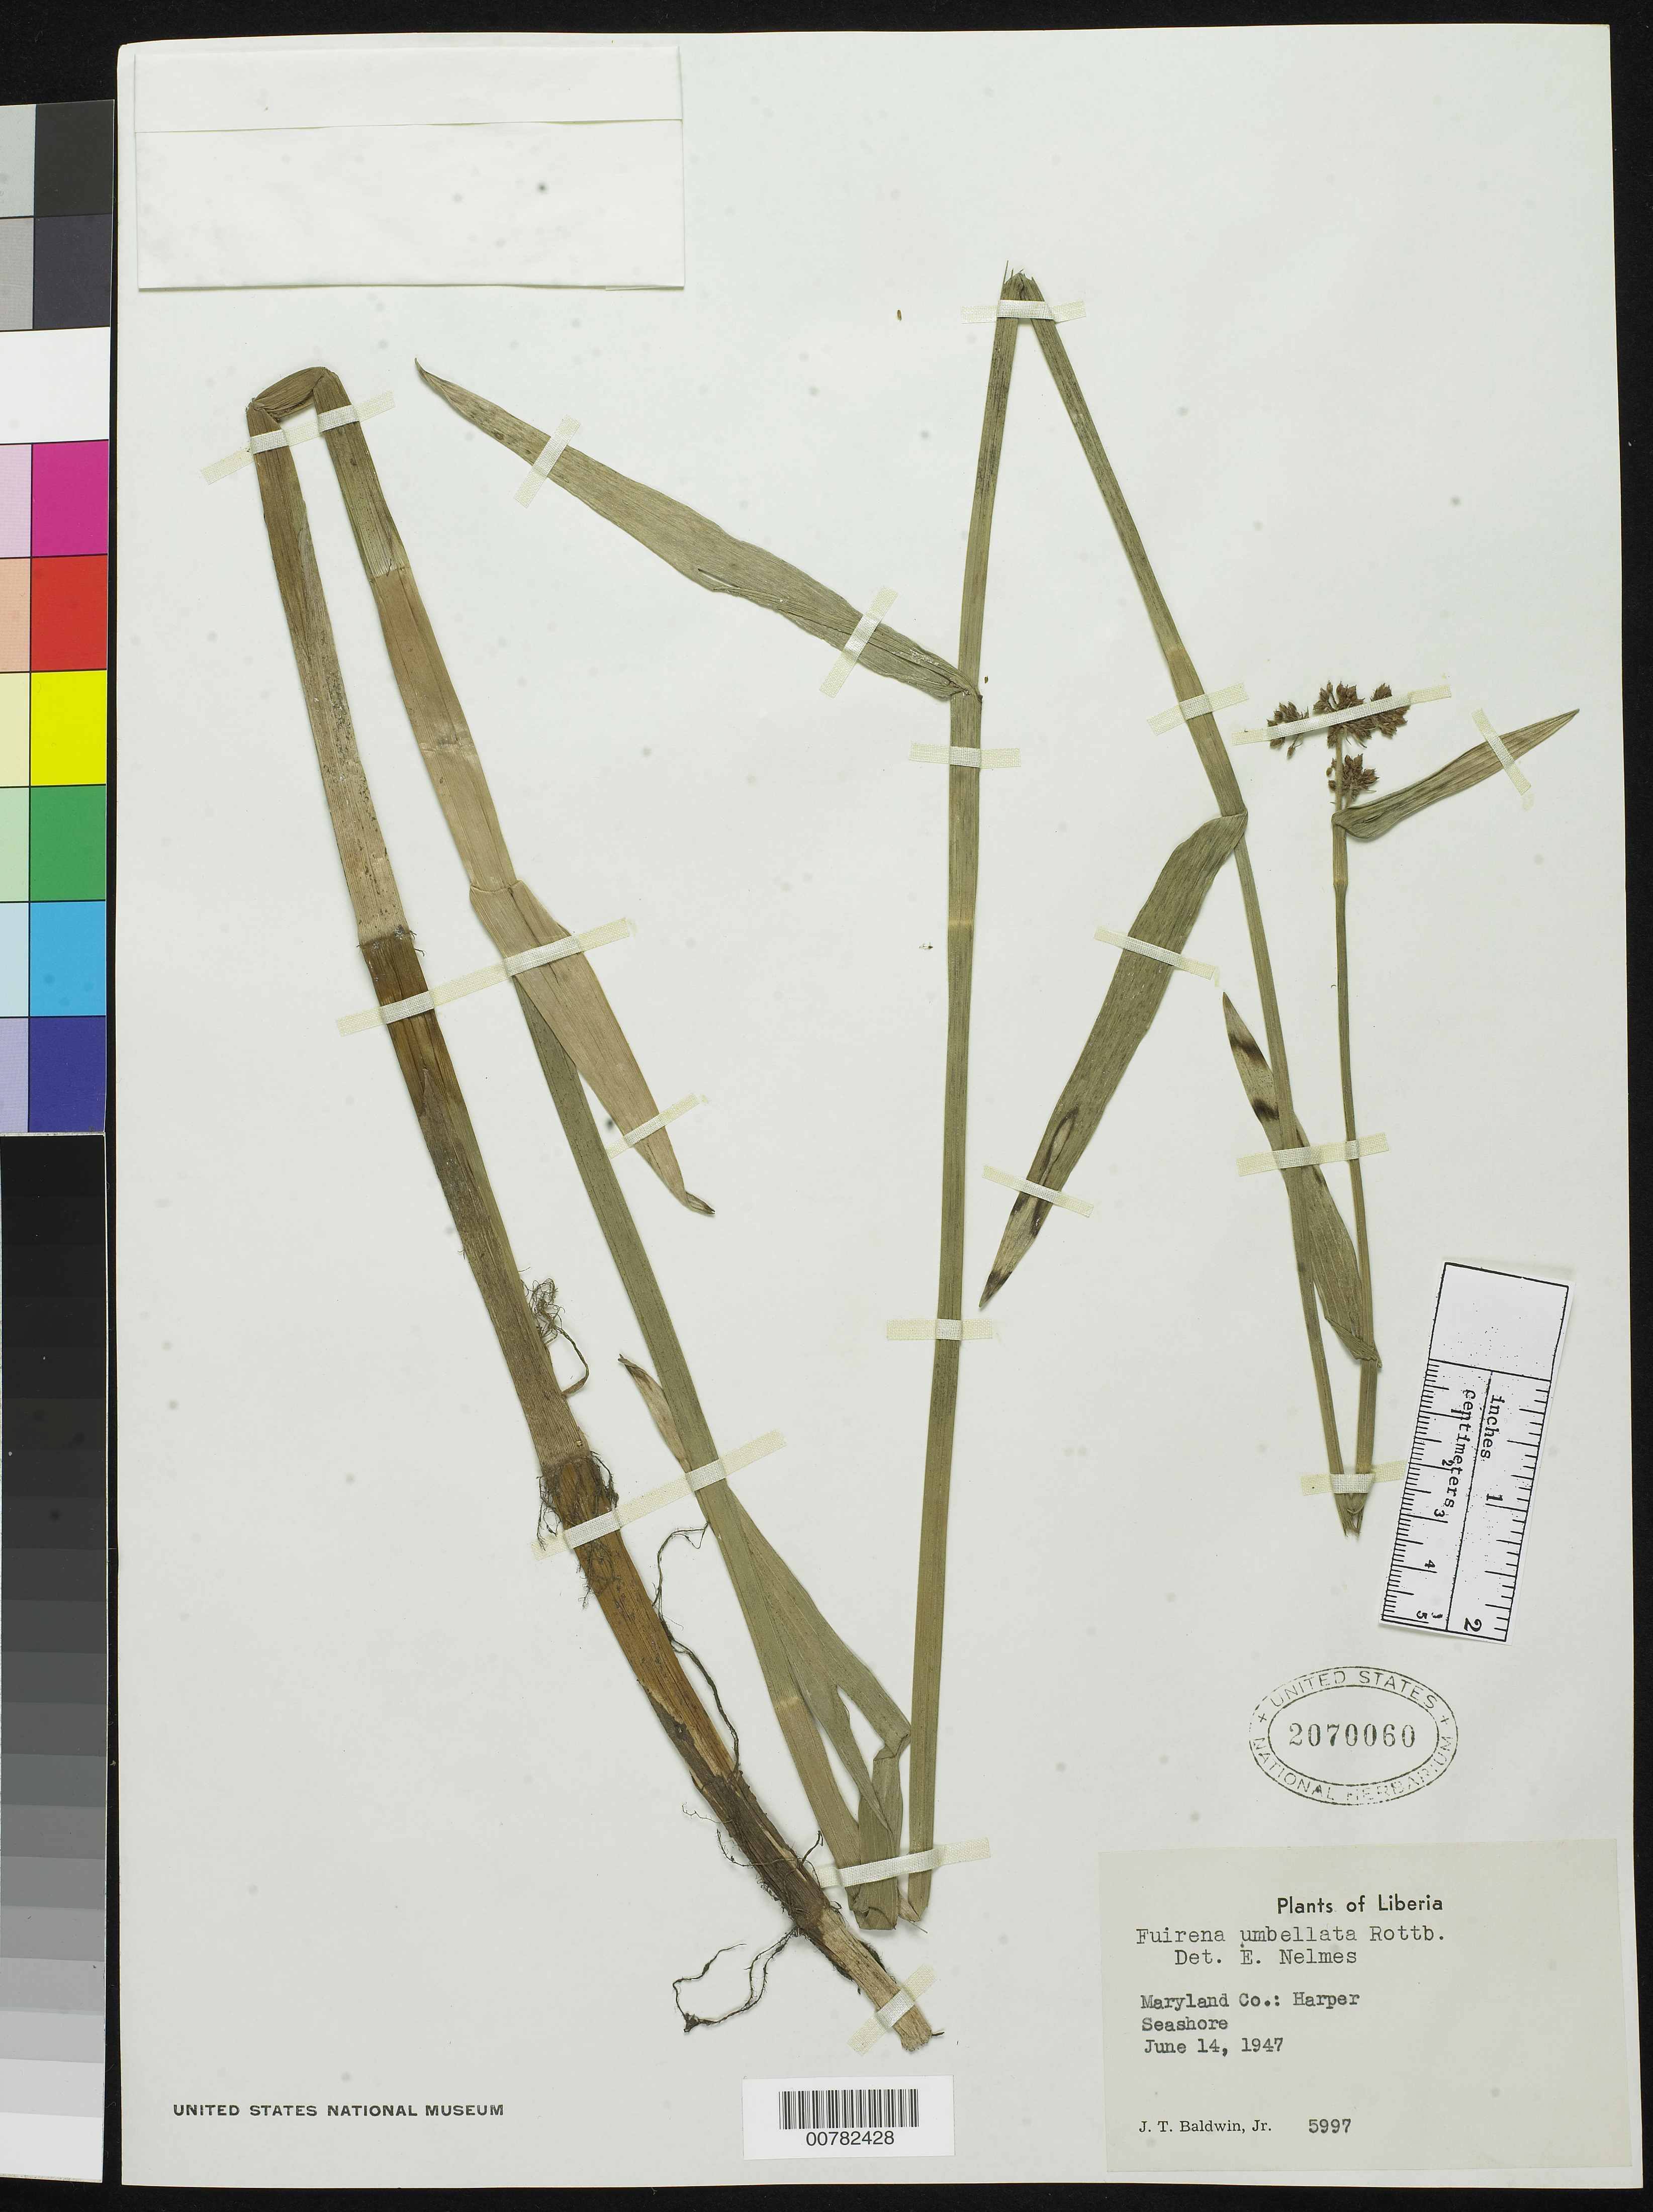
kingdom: Plantae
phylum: Tracheophyta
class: Liliopsida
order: Poales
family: Cyperaceae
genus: Fuirena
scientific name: Fuirena umbellata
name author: Rottb.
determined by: Nelmes, E.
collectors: J. T. Baldwin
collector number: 5997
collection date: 1947-06-14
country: Liberia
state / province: Maryland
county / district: Maryland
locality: Harper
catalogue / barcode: US 2070060